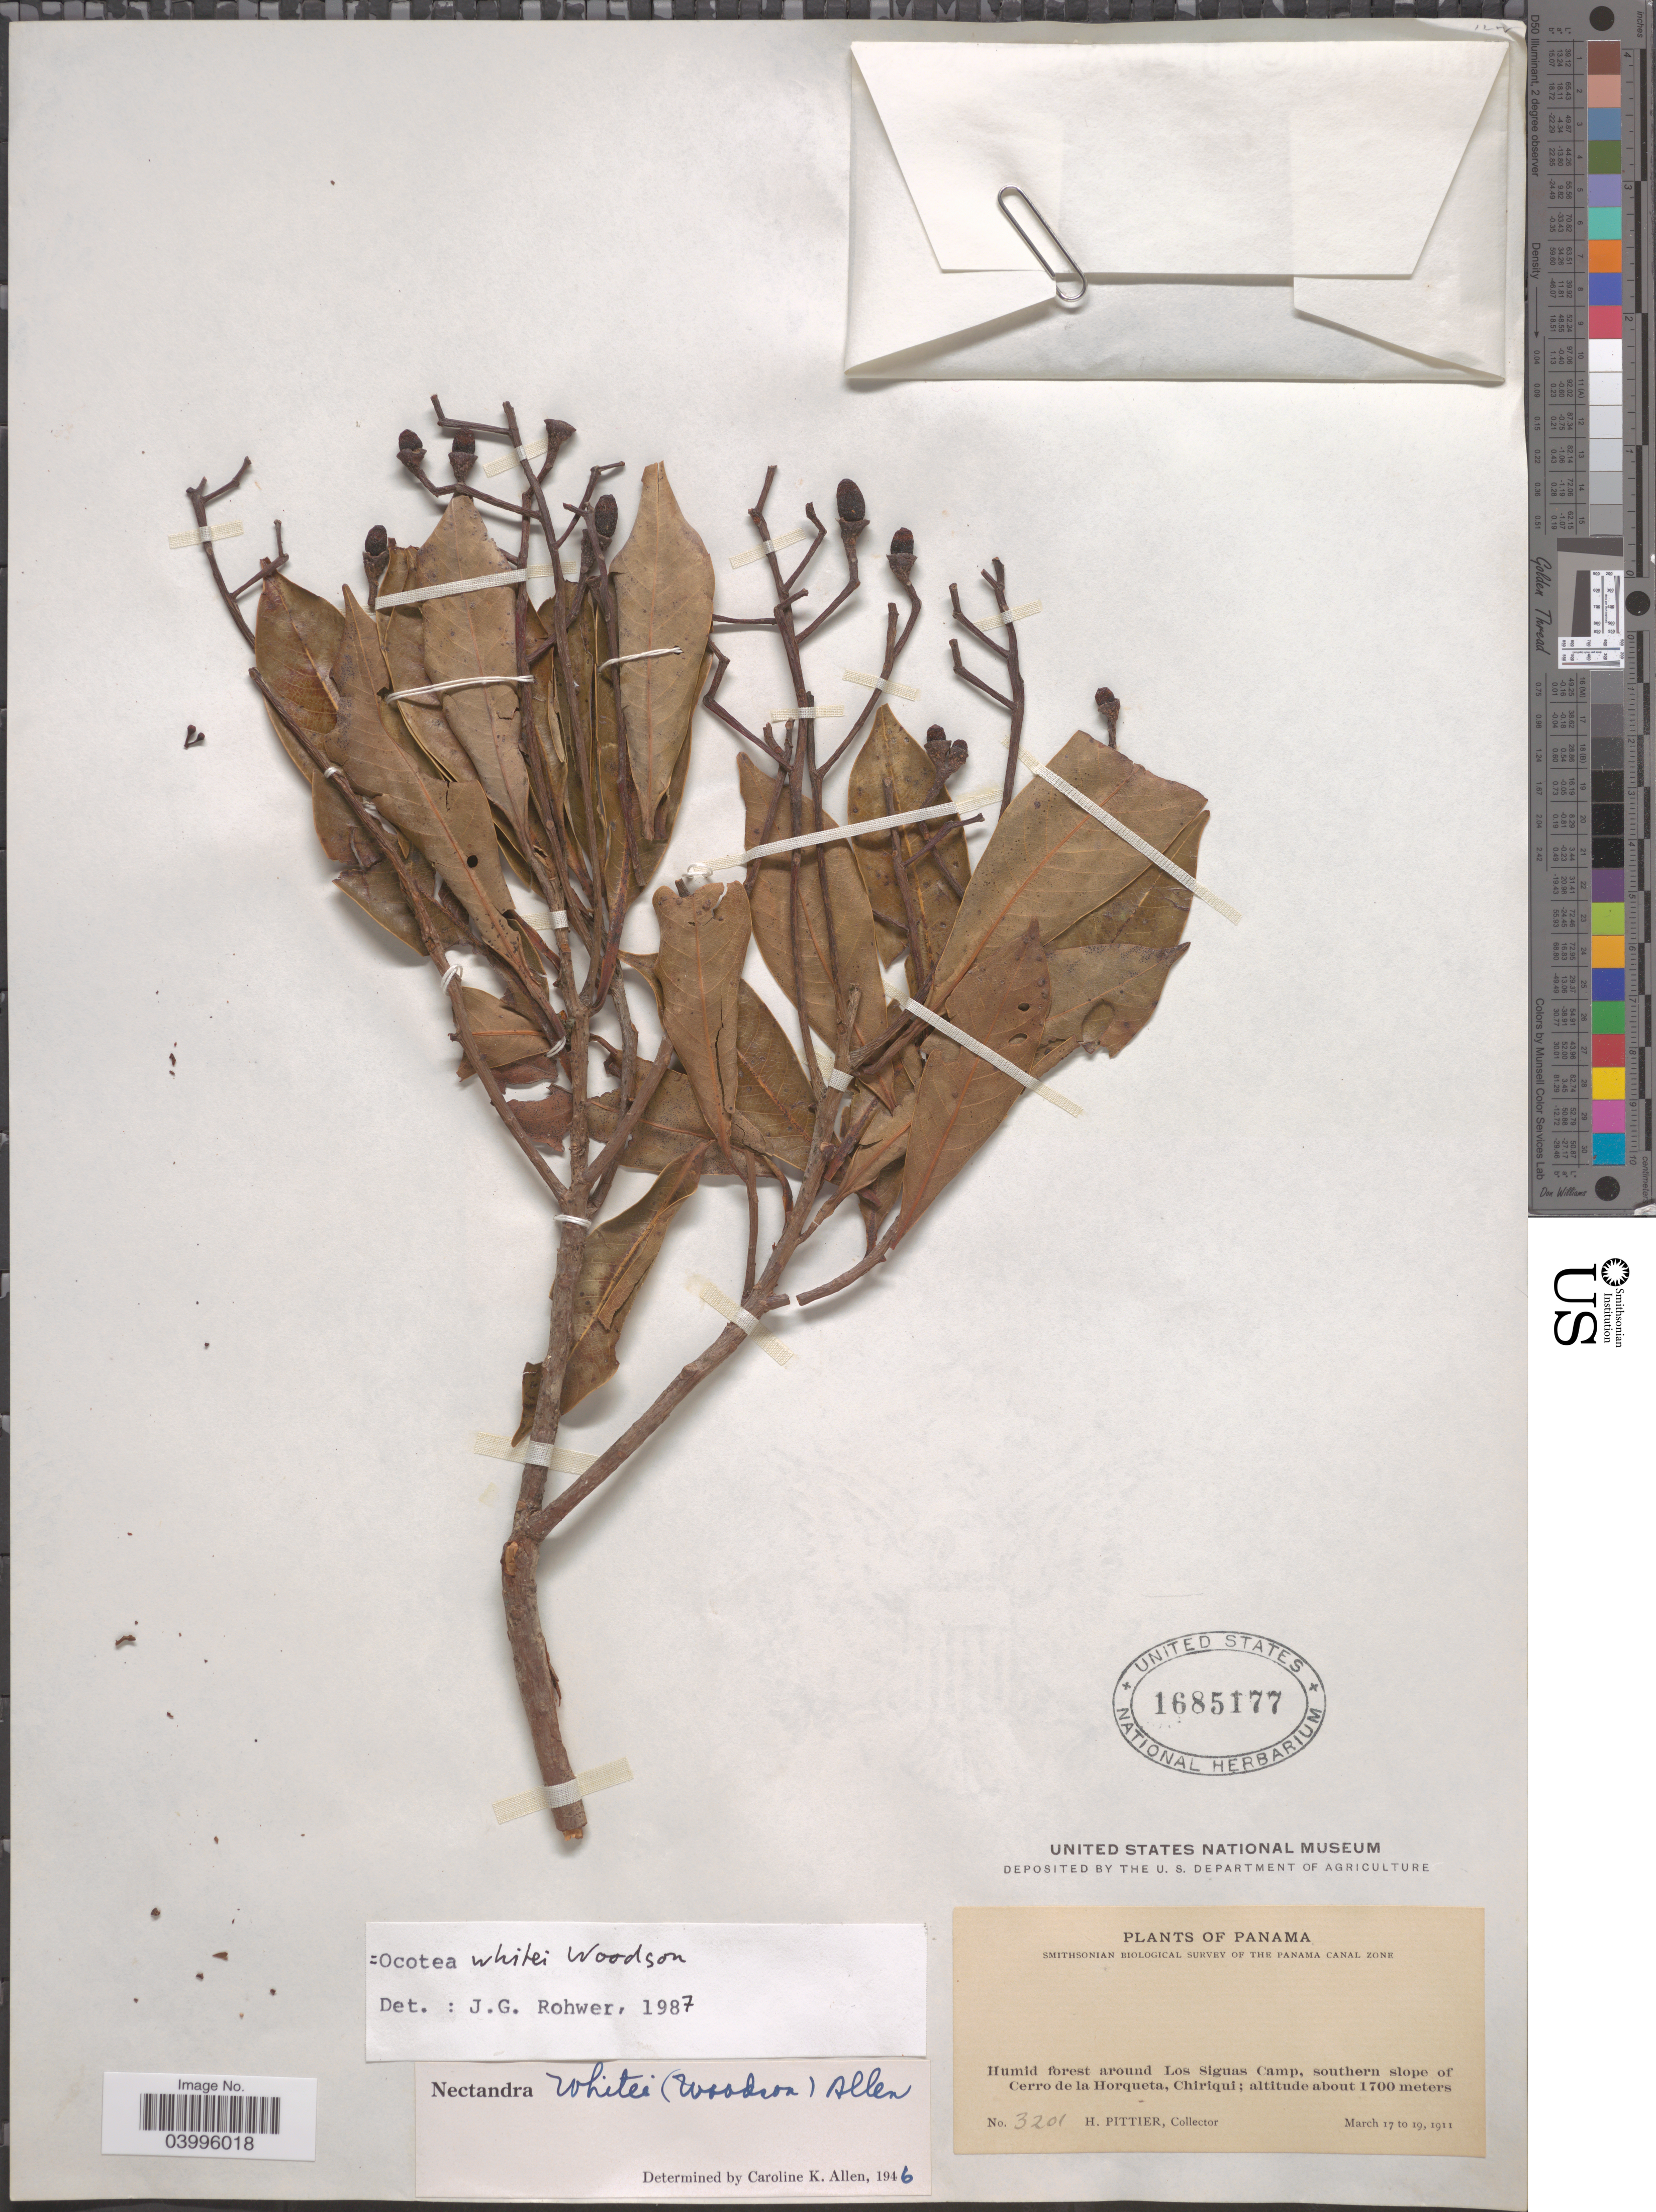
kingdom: Plantae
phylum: Tracheophyta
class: Magnoliopsida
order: Laurales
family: Lauraceae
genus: Ocotea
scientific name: Ocotea whitei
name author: Woodson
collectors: H. F. Pittier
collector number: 3201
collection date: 1911-03-17/1911-03-19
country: Panama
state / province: Chiriqui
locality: Humid forest around Los Siguas Camp, southern slope of Cerro de la Horqueta.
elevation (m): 1700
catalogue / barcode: US 1685177